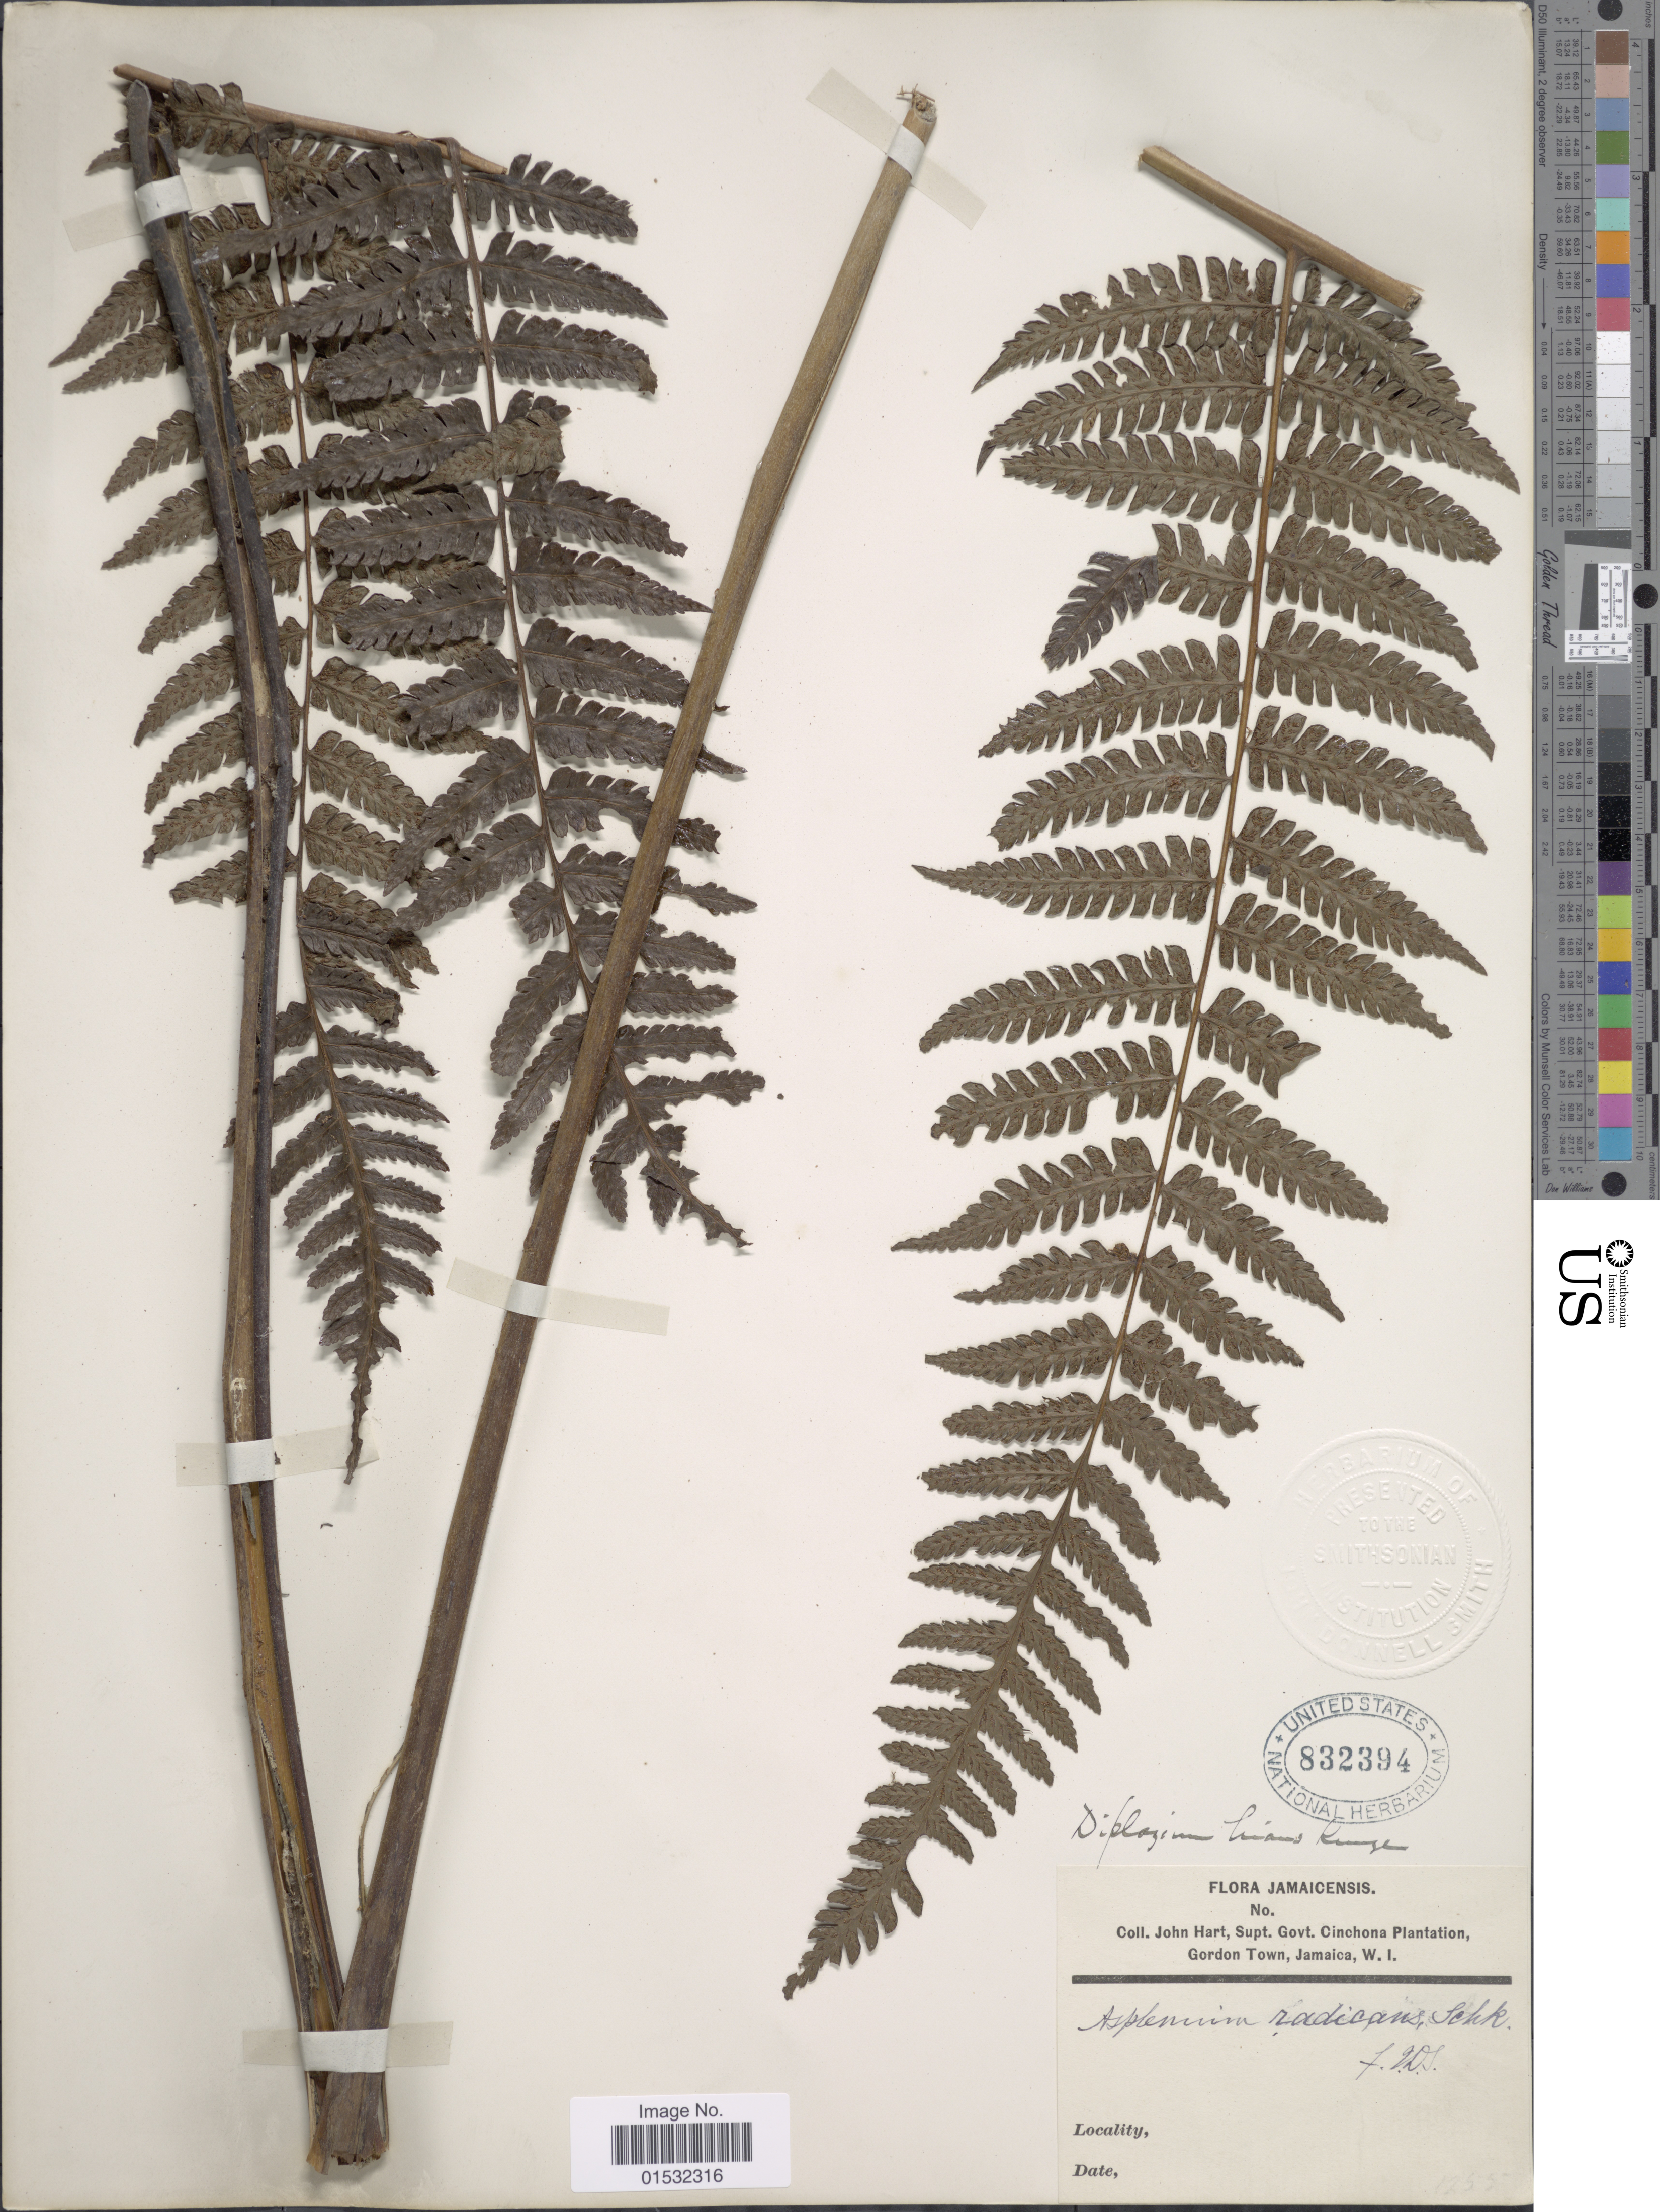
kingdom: Plantae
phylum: Tracheophyta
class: Polypodiopsida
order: Polypodiales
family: Athyriaceae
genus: Diplazium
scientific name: Diplazium hians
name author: Kunze ex Klotzsch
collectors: J. H. Hart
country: Jamaica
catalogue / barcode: US 832394